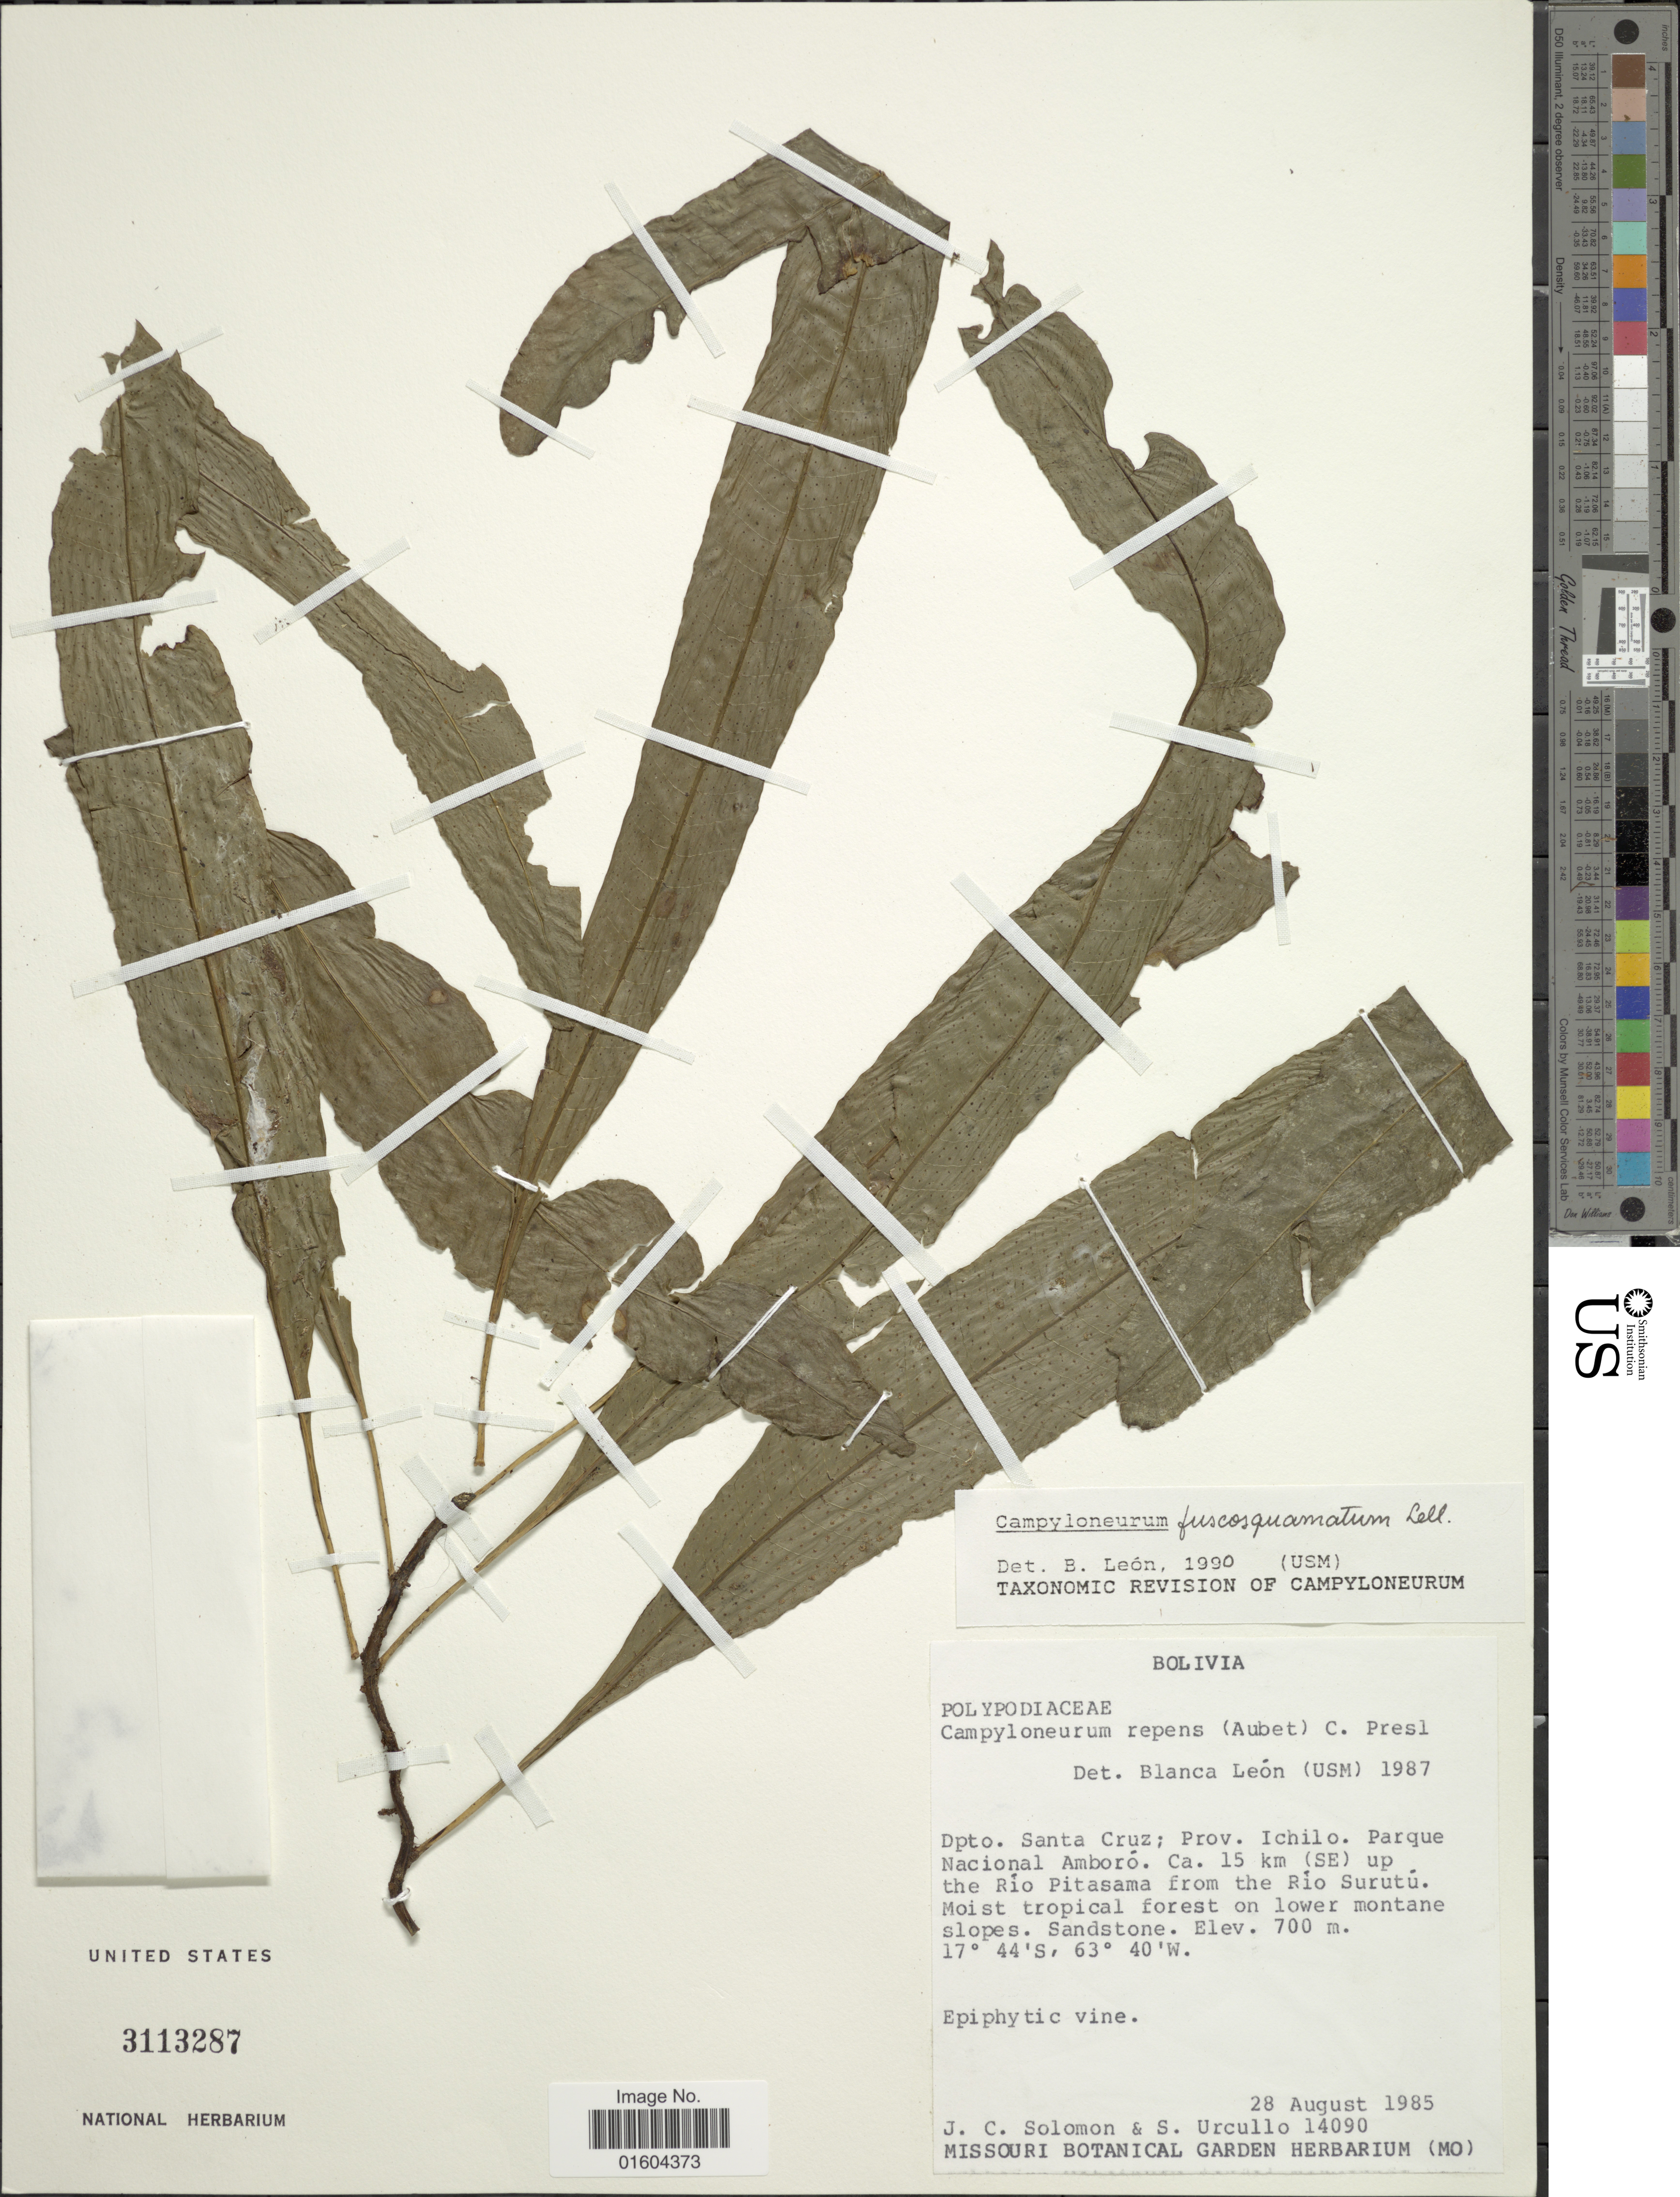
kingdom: Plantae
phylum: Tracheophyta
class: Polypodiopsida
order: Polypodiales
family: Polypodiaceae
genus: Campyloneurum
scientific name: Campyloneurum fuscosquamatum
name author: Lellinger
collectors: J. C. Solomon & S. Urcullo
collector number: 14090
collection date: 1985-08-28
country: Bolivia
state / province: Santa Cruz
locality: Bolivia. Dpto. Santa Cruz; Prov. Ichilo. Parque Nacional Amboro. Ca. 15 km (SE) up the Rio Pitasama from the Rio Surutu.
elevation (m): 700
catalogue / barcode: US 3113287